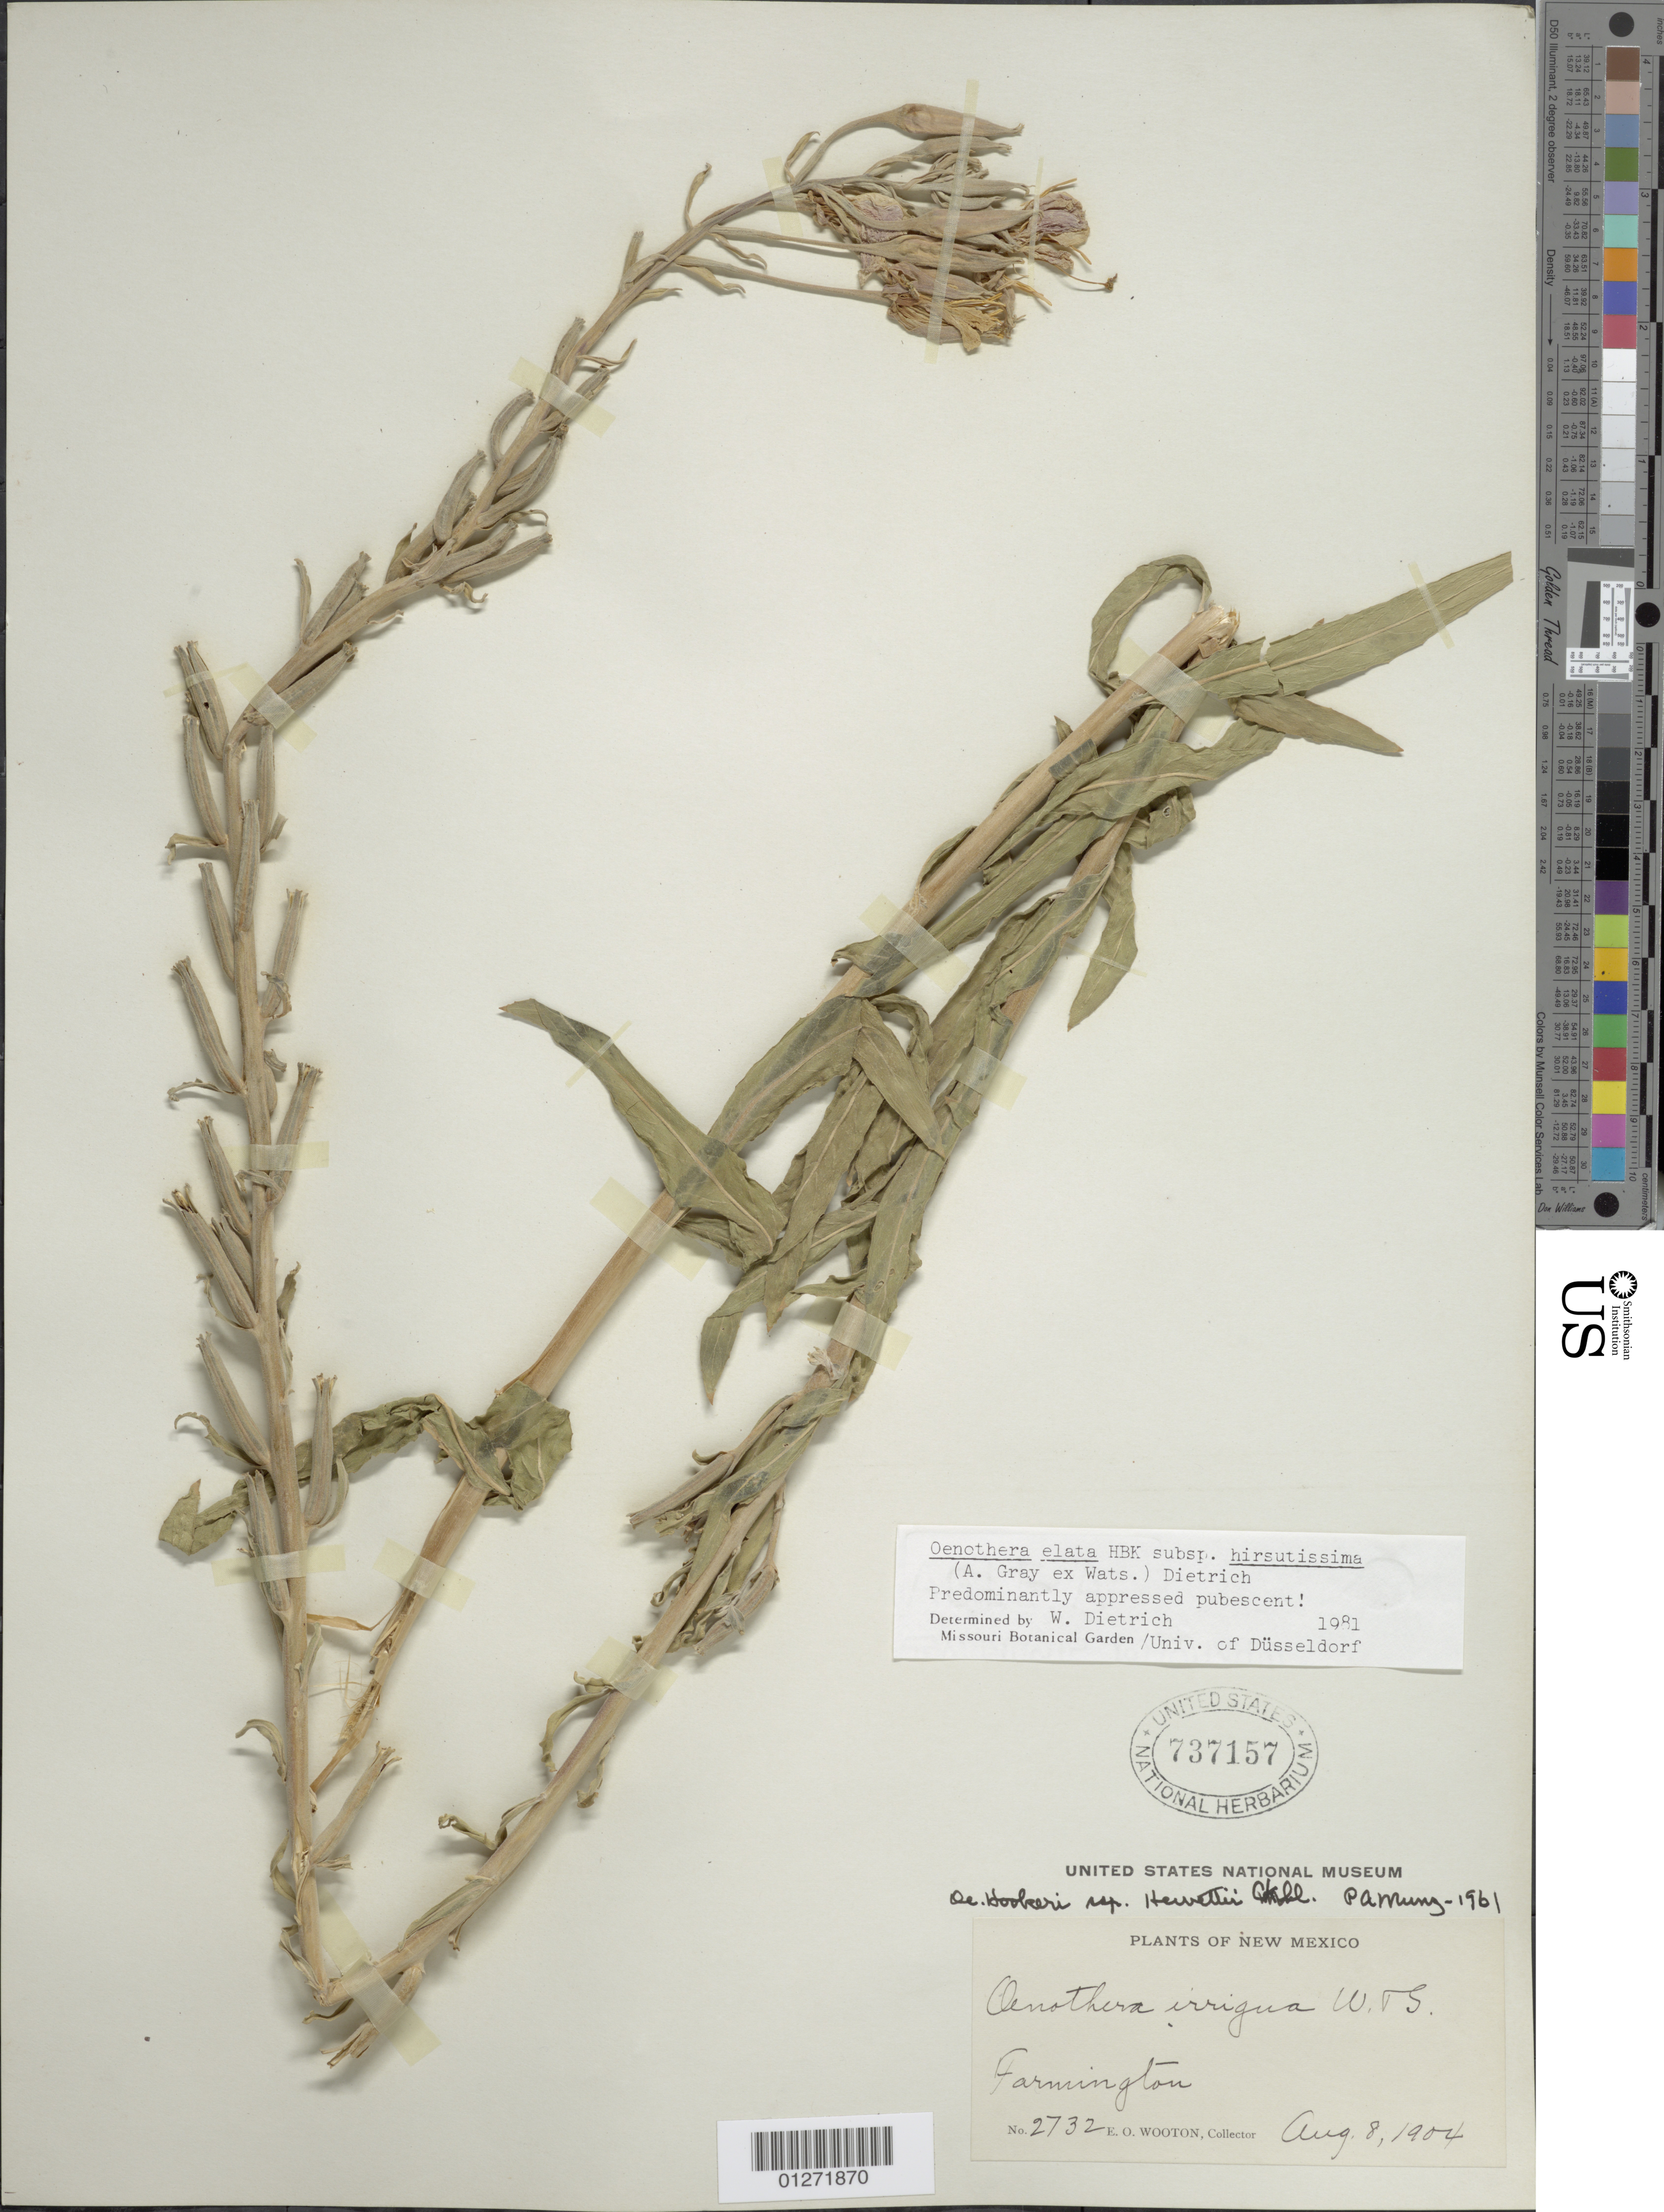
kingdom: Plantae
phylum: Tracheophyta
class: Magnoliopsida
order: Myrtales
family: Onagraceae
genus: Oenothera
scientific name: Oenothera elata subsp. hirsutissima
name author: (A. Gray ex S. Watson) W. Dietr.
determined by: Dietrich, W.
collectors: E. O. Wooton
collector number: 2732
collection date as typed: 8 Aug 1904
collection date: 1904-08-08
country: United States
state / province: New Mexico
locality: Farmington.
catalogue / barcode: US 737157